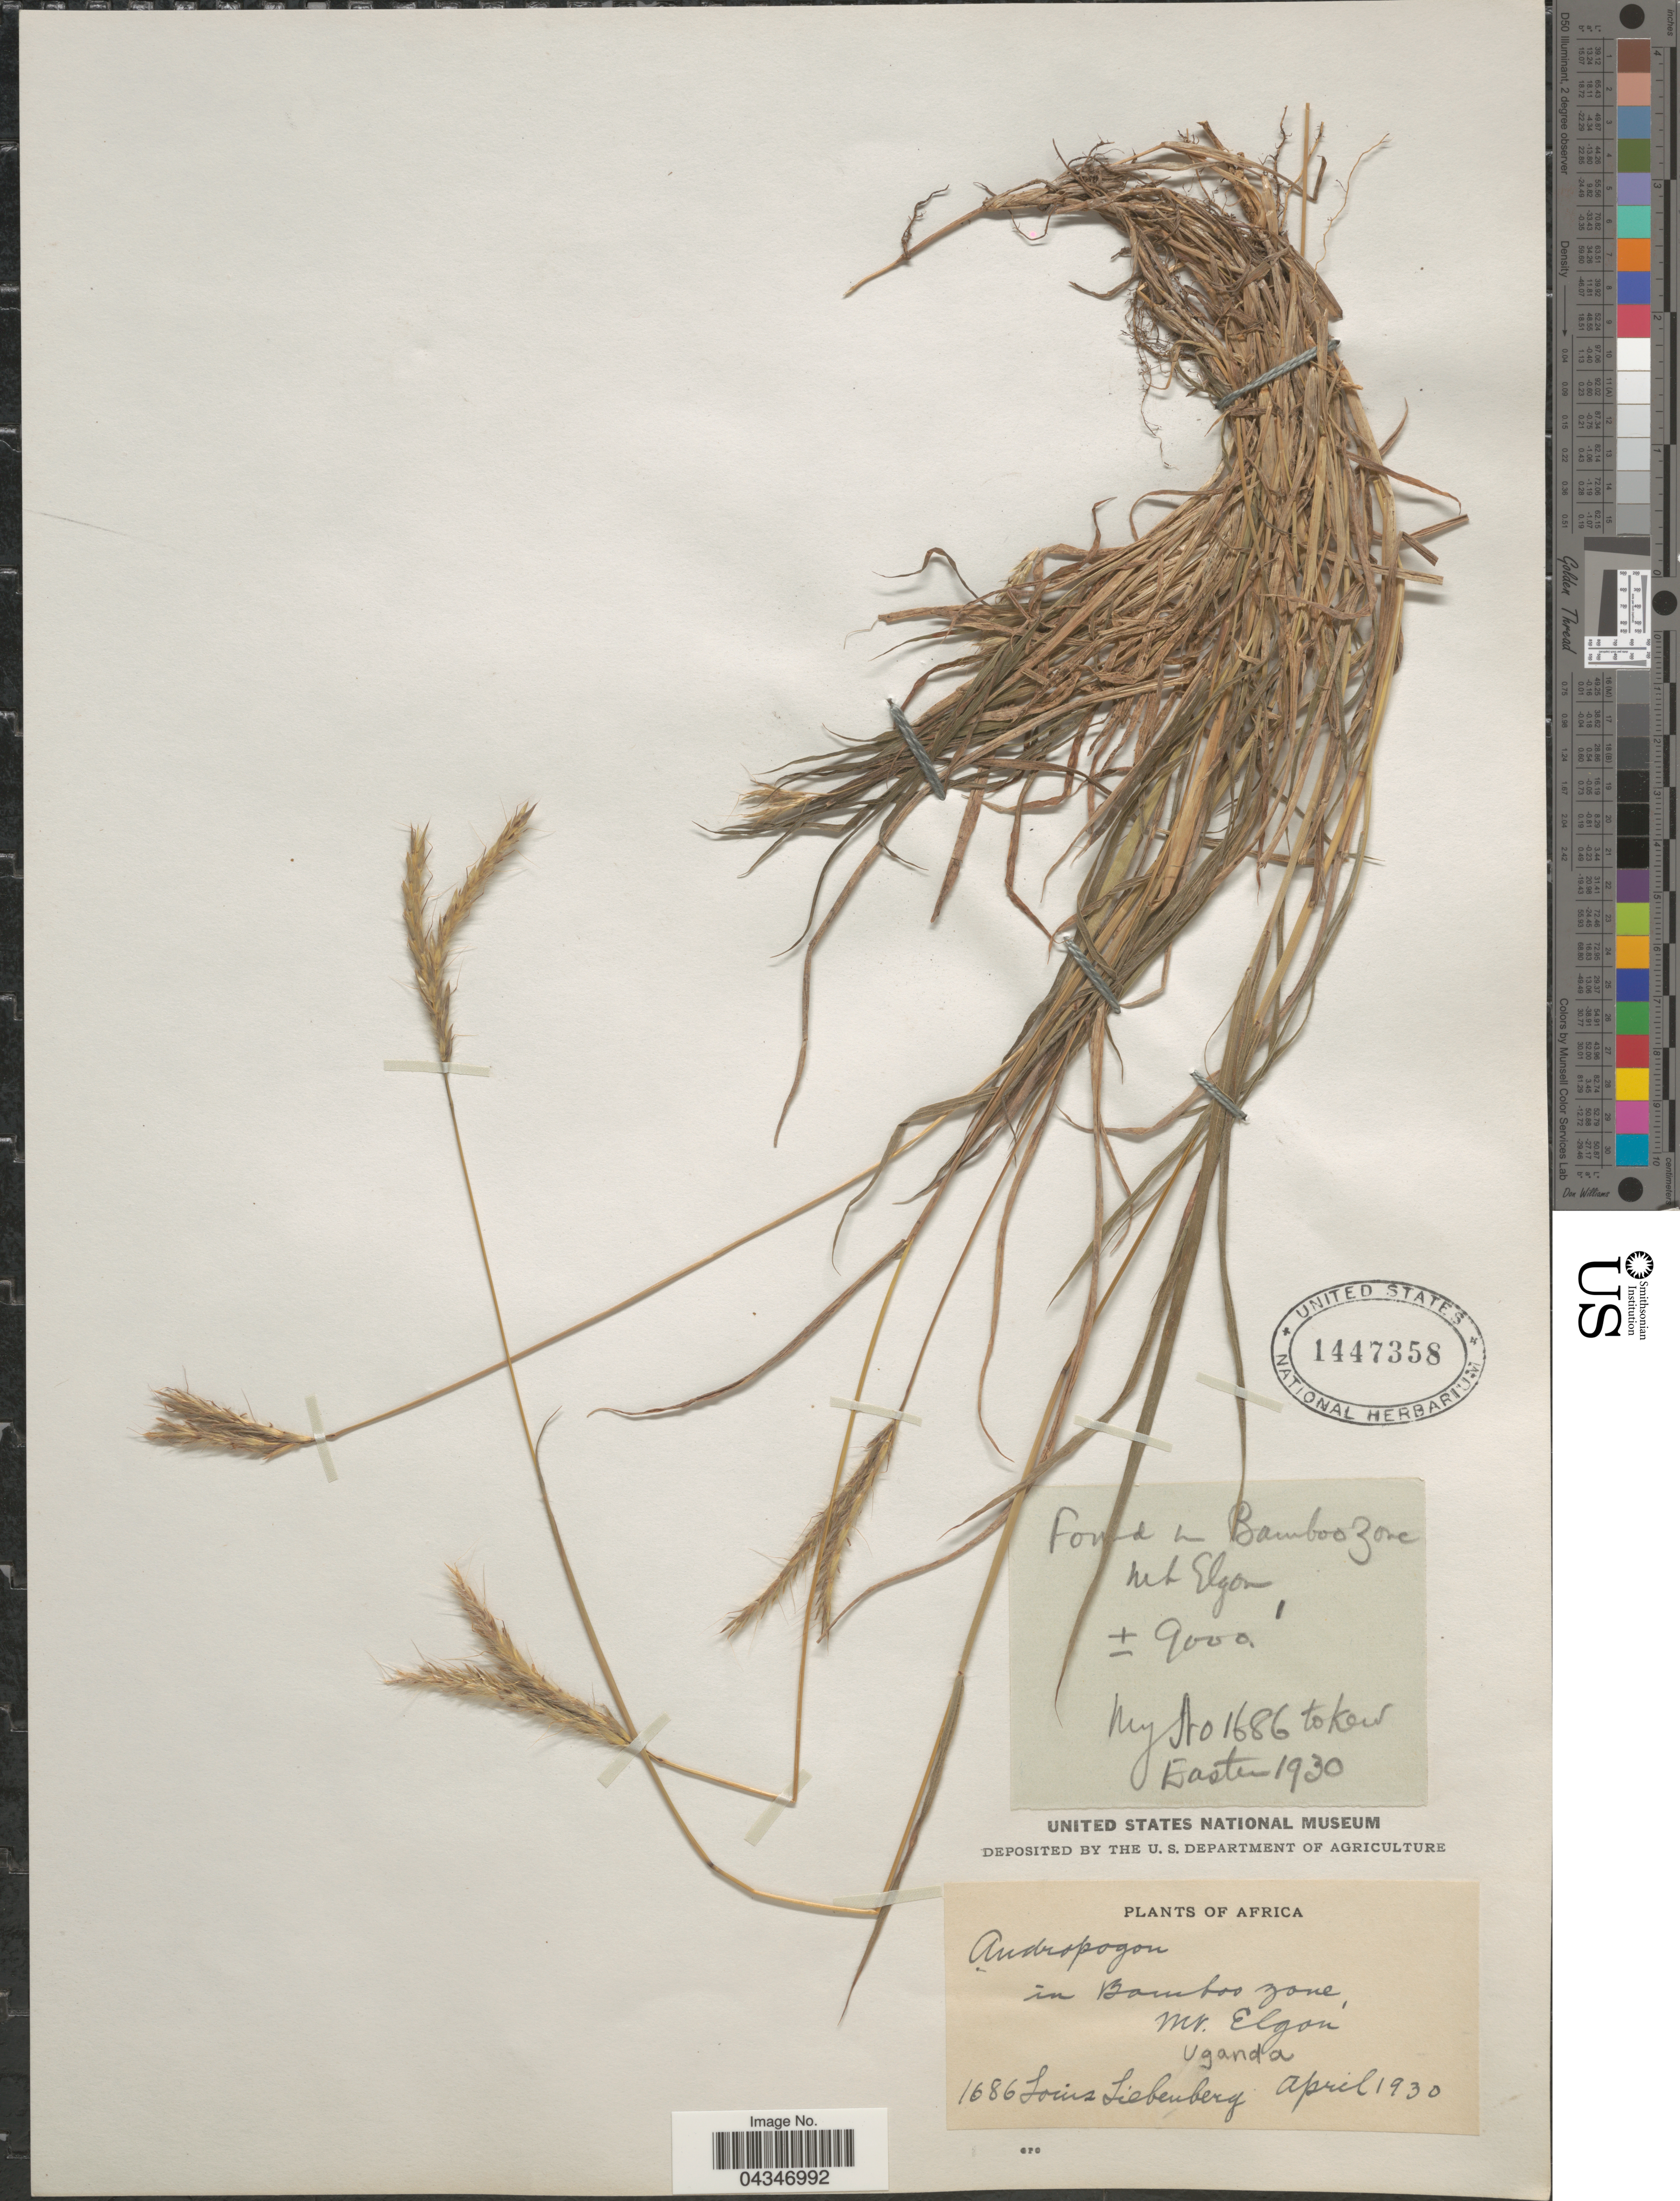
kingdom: Plantae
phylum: Tracheophyta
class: Liliopsida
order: Poales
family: Poaceae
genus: Andropogon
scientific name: Andropogon amethystinus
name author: Steud.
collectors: L. Liebenberg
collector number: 1686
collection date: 1930-04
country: Uganda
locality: In Bamboo Zone, Mt. Elgon.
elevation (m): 2743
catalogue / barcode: US 1447358